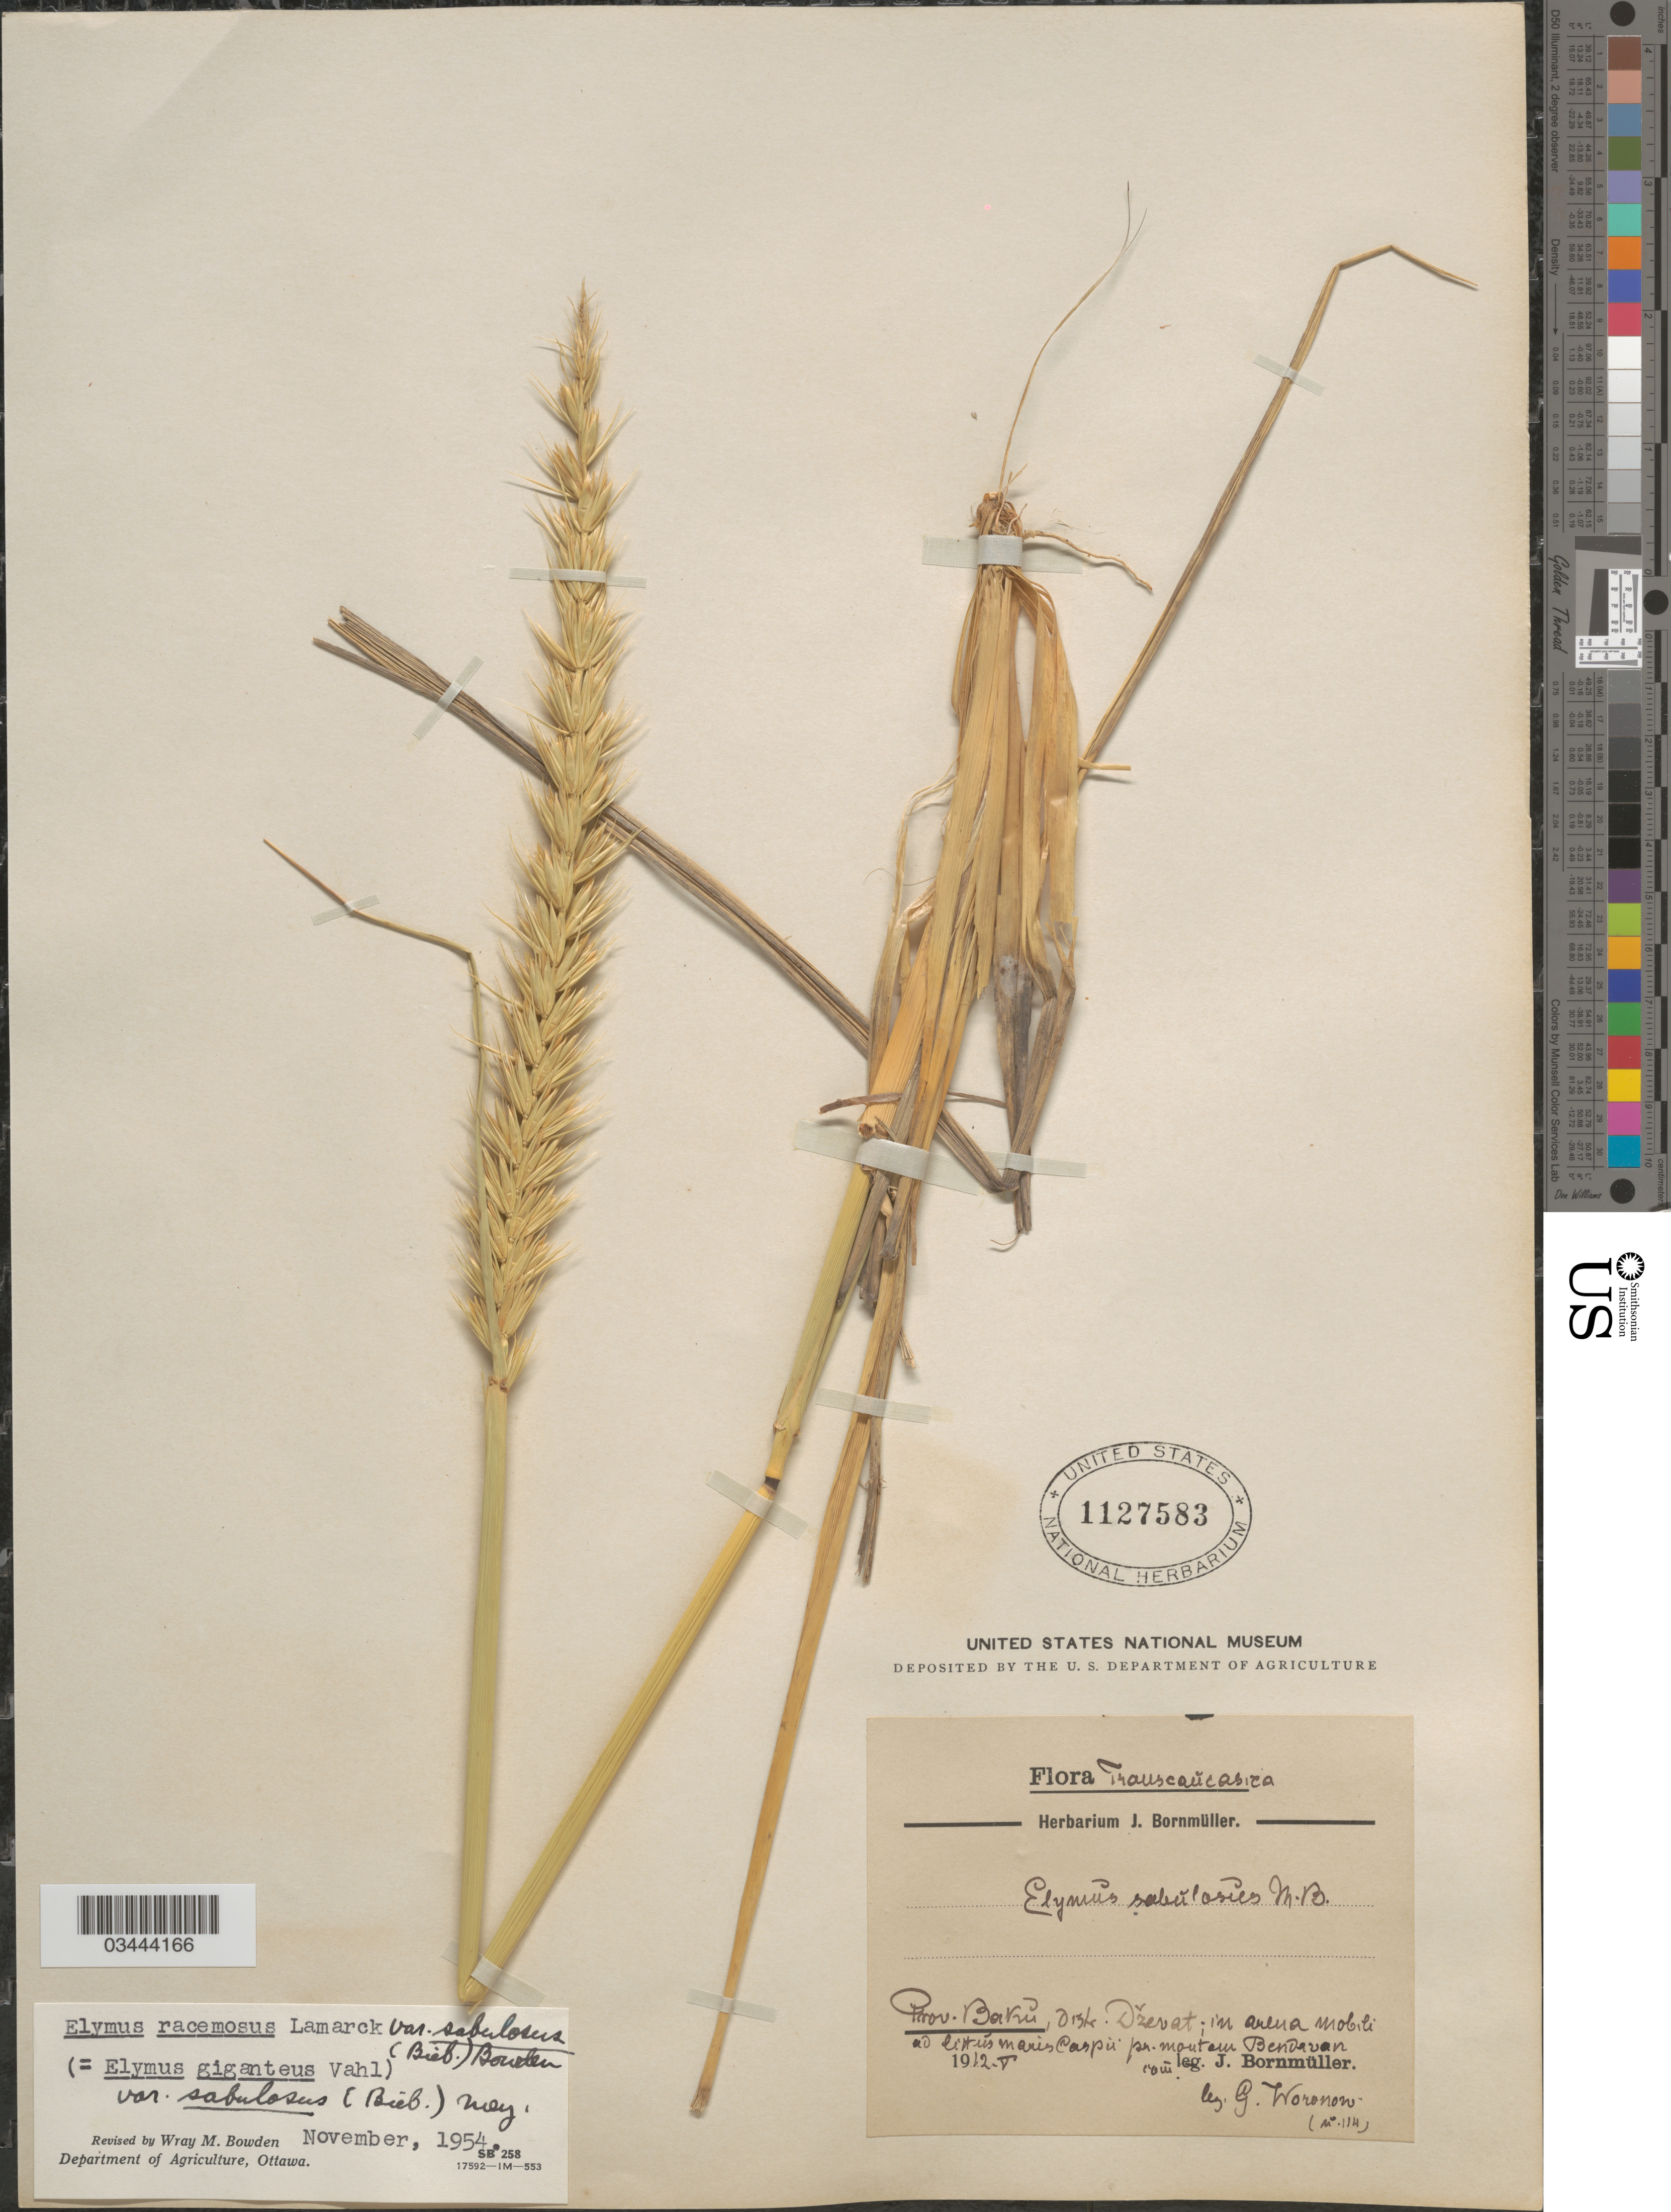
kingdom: Plantae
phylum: Tracheophyta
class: Liliopsida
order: Poales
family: Poaceae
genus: Leymus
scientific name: Leymus racemosus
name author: (Lam.) Tzvelev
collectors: G. Worenow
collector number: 114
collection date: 1912-05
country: Azerbaijan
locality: Transcaucasica. Prov. Baku, Distr. Dzevat; in arena mobili ad littus maris Caspu pr, montem Bendavan.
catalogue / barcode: US 1127583